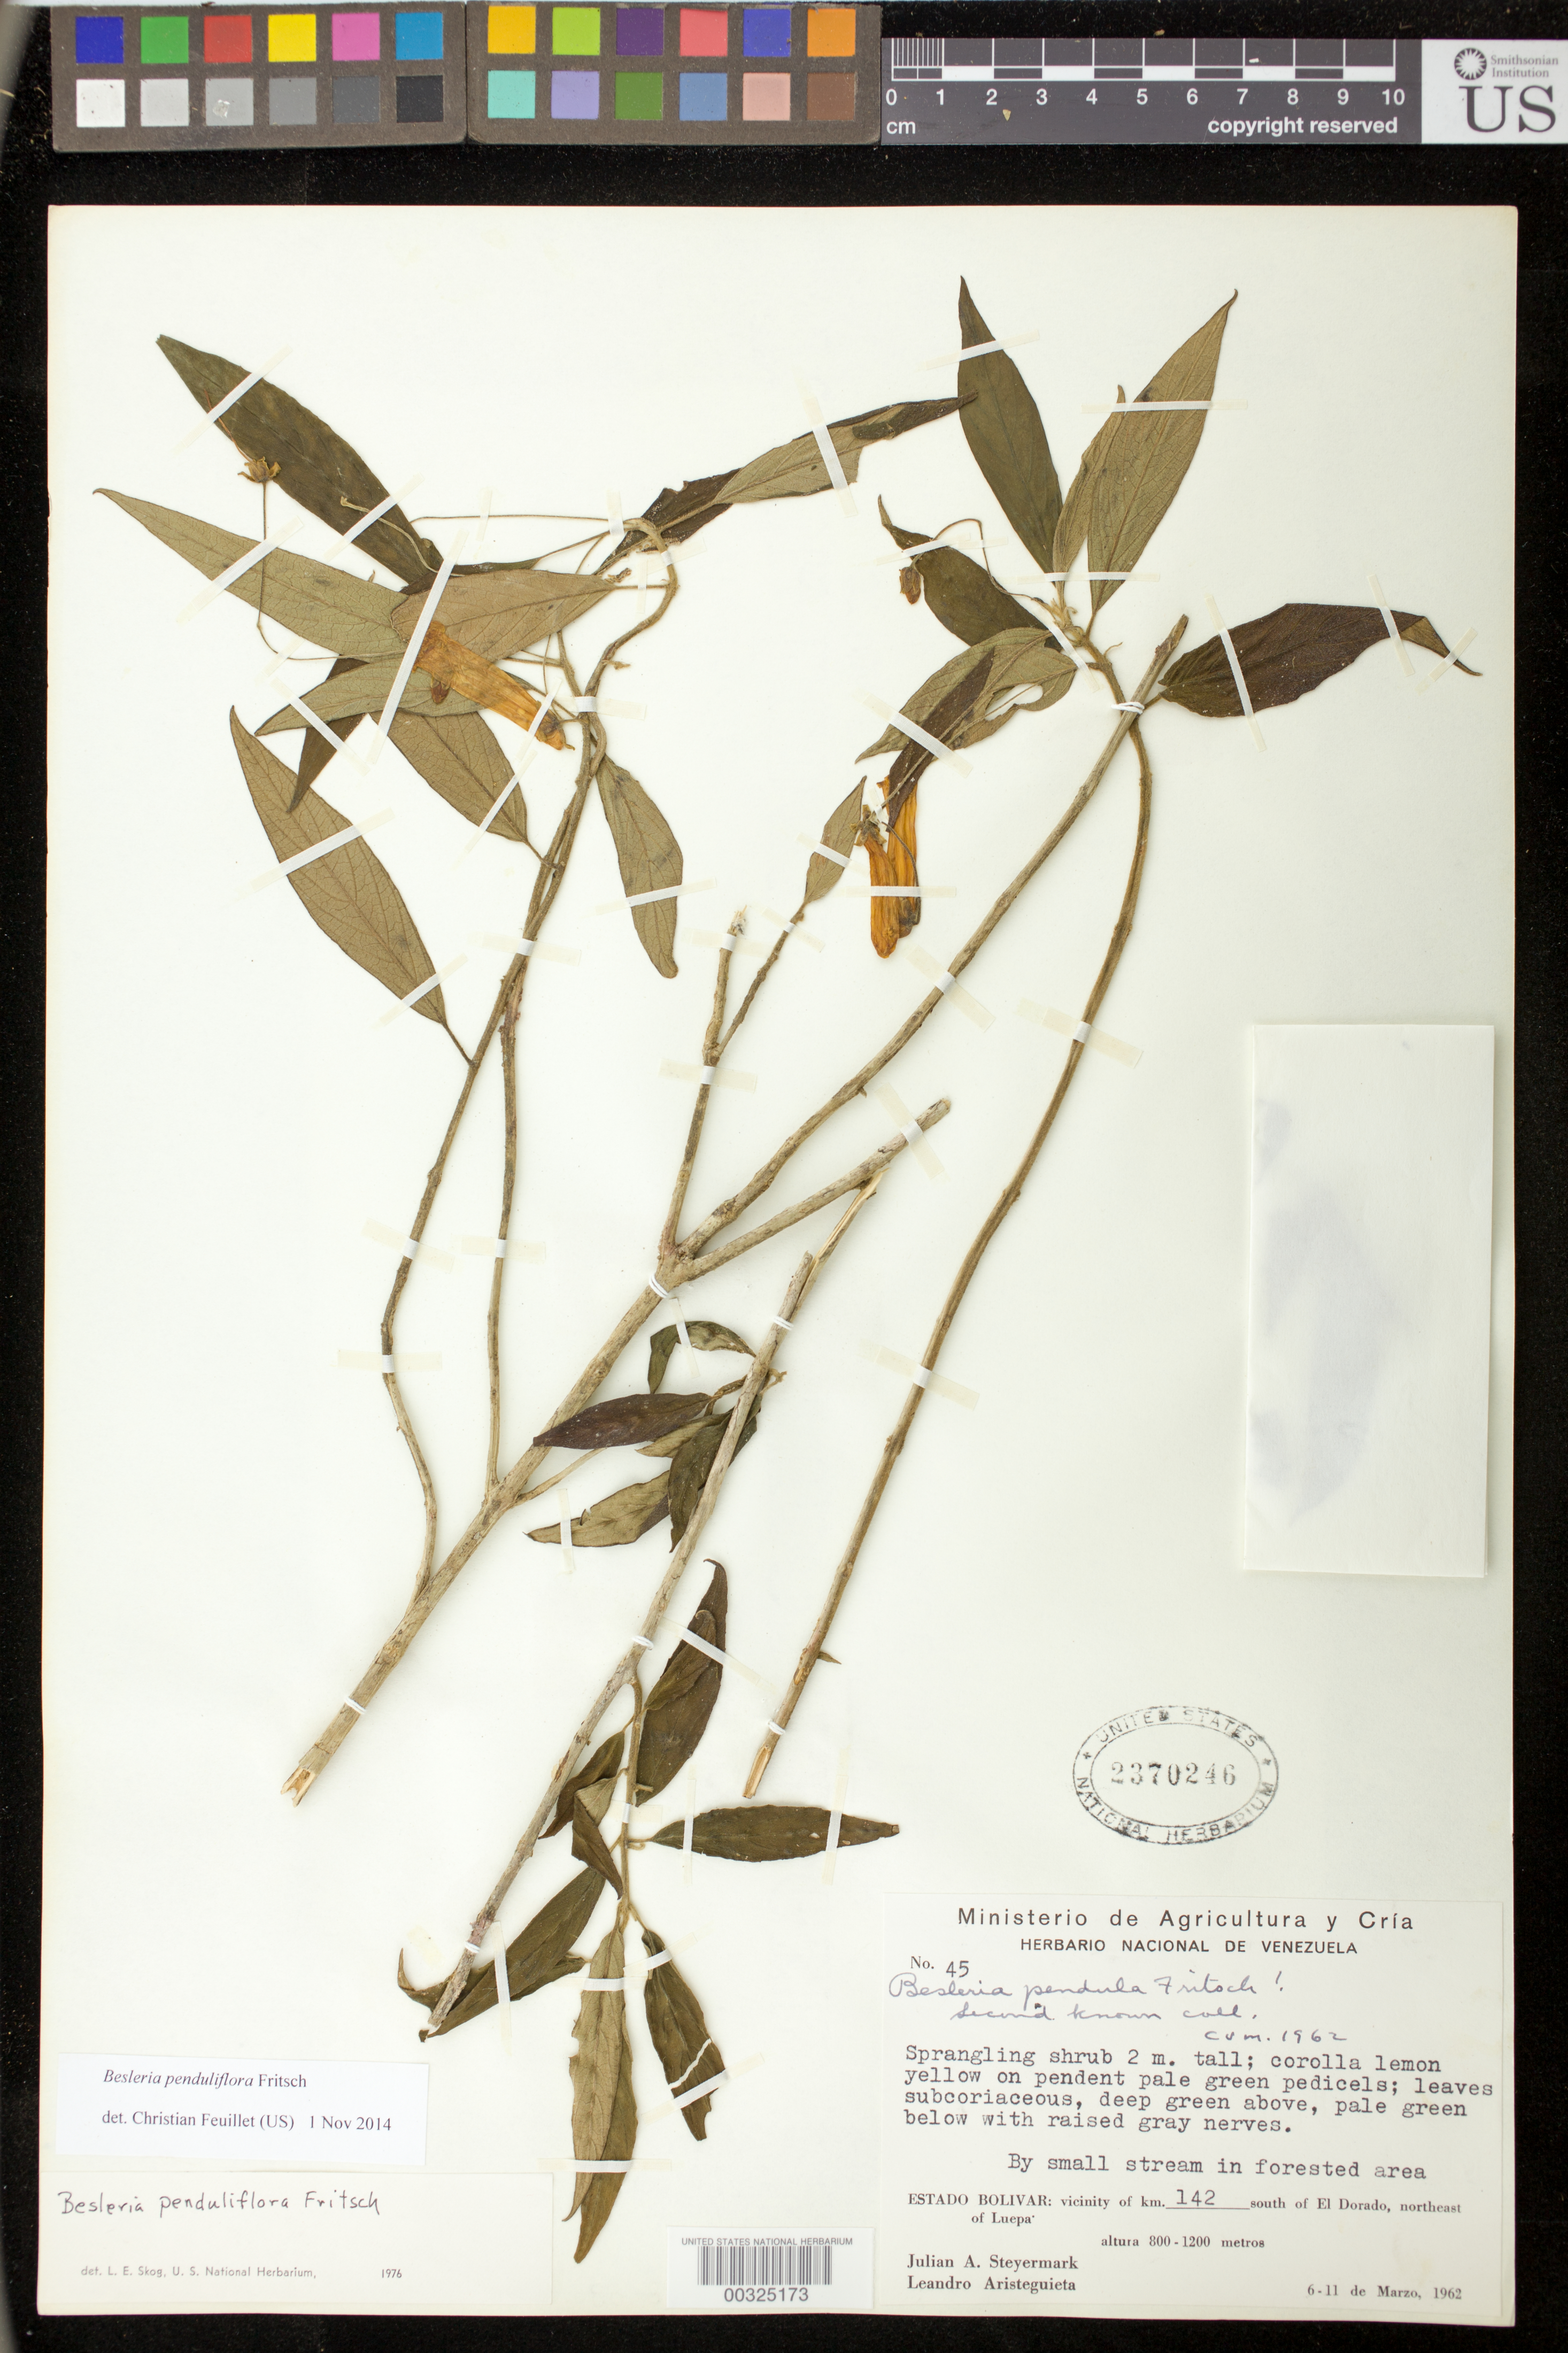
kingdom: Plantae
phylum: Tracheophyta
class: Magnoliopsida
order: Lamiales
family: Gesneriaceae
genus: Besleria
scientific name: Besleria penduliflora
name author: Fritsch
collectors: J. Steyermark & L. Aristeguieta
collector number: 45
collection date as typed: Mar 1962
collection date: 1962-03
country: Venezuela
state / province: Bolívar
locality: Vicinity of km 142 S of El Dorado, NE of Luepa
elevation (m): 800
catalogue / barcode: US 2370246